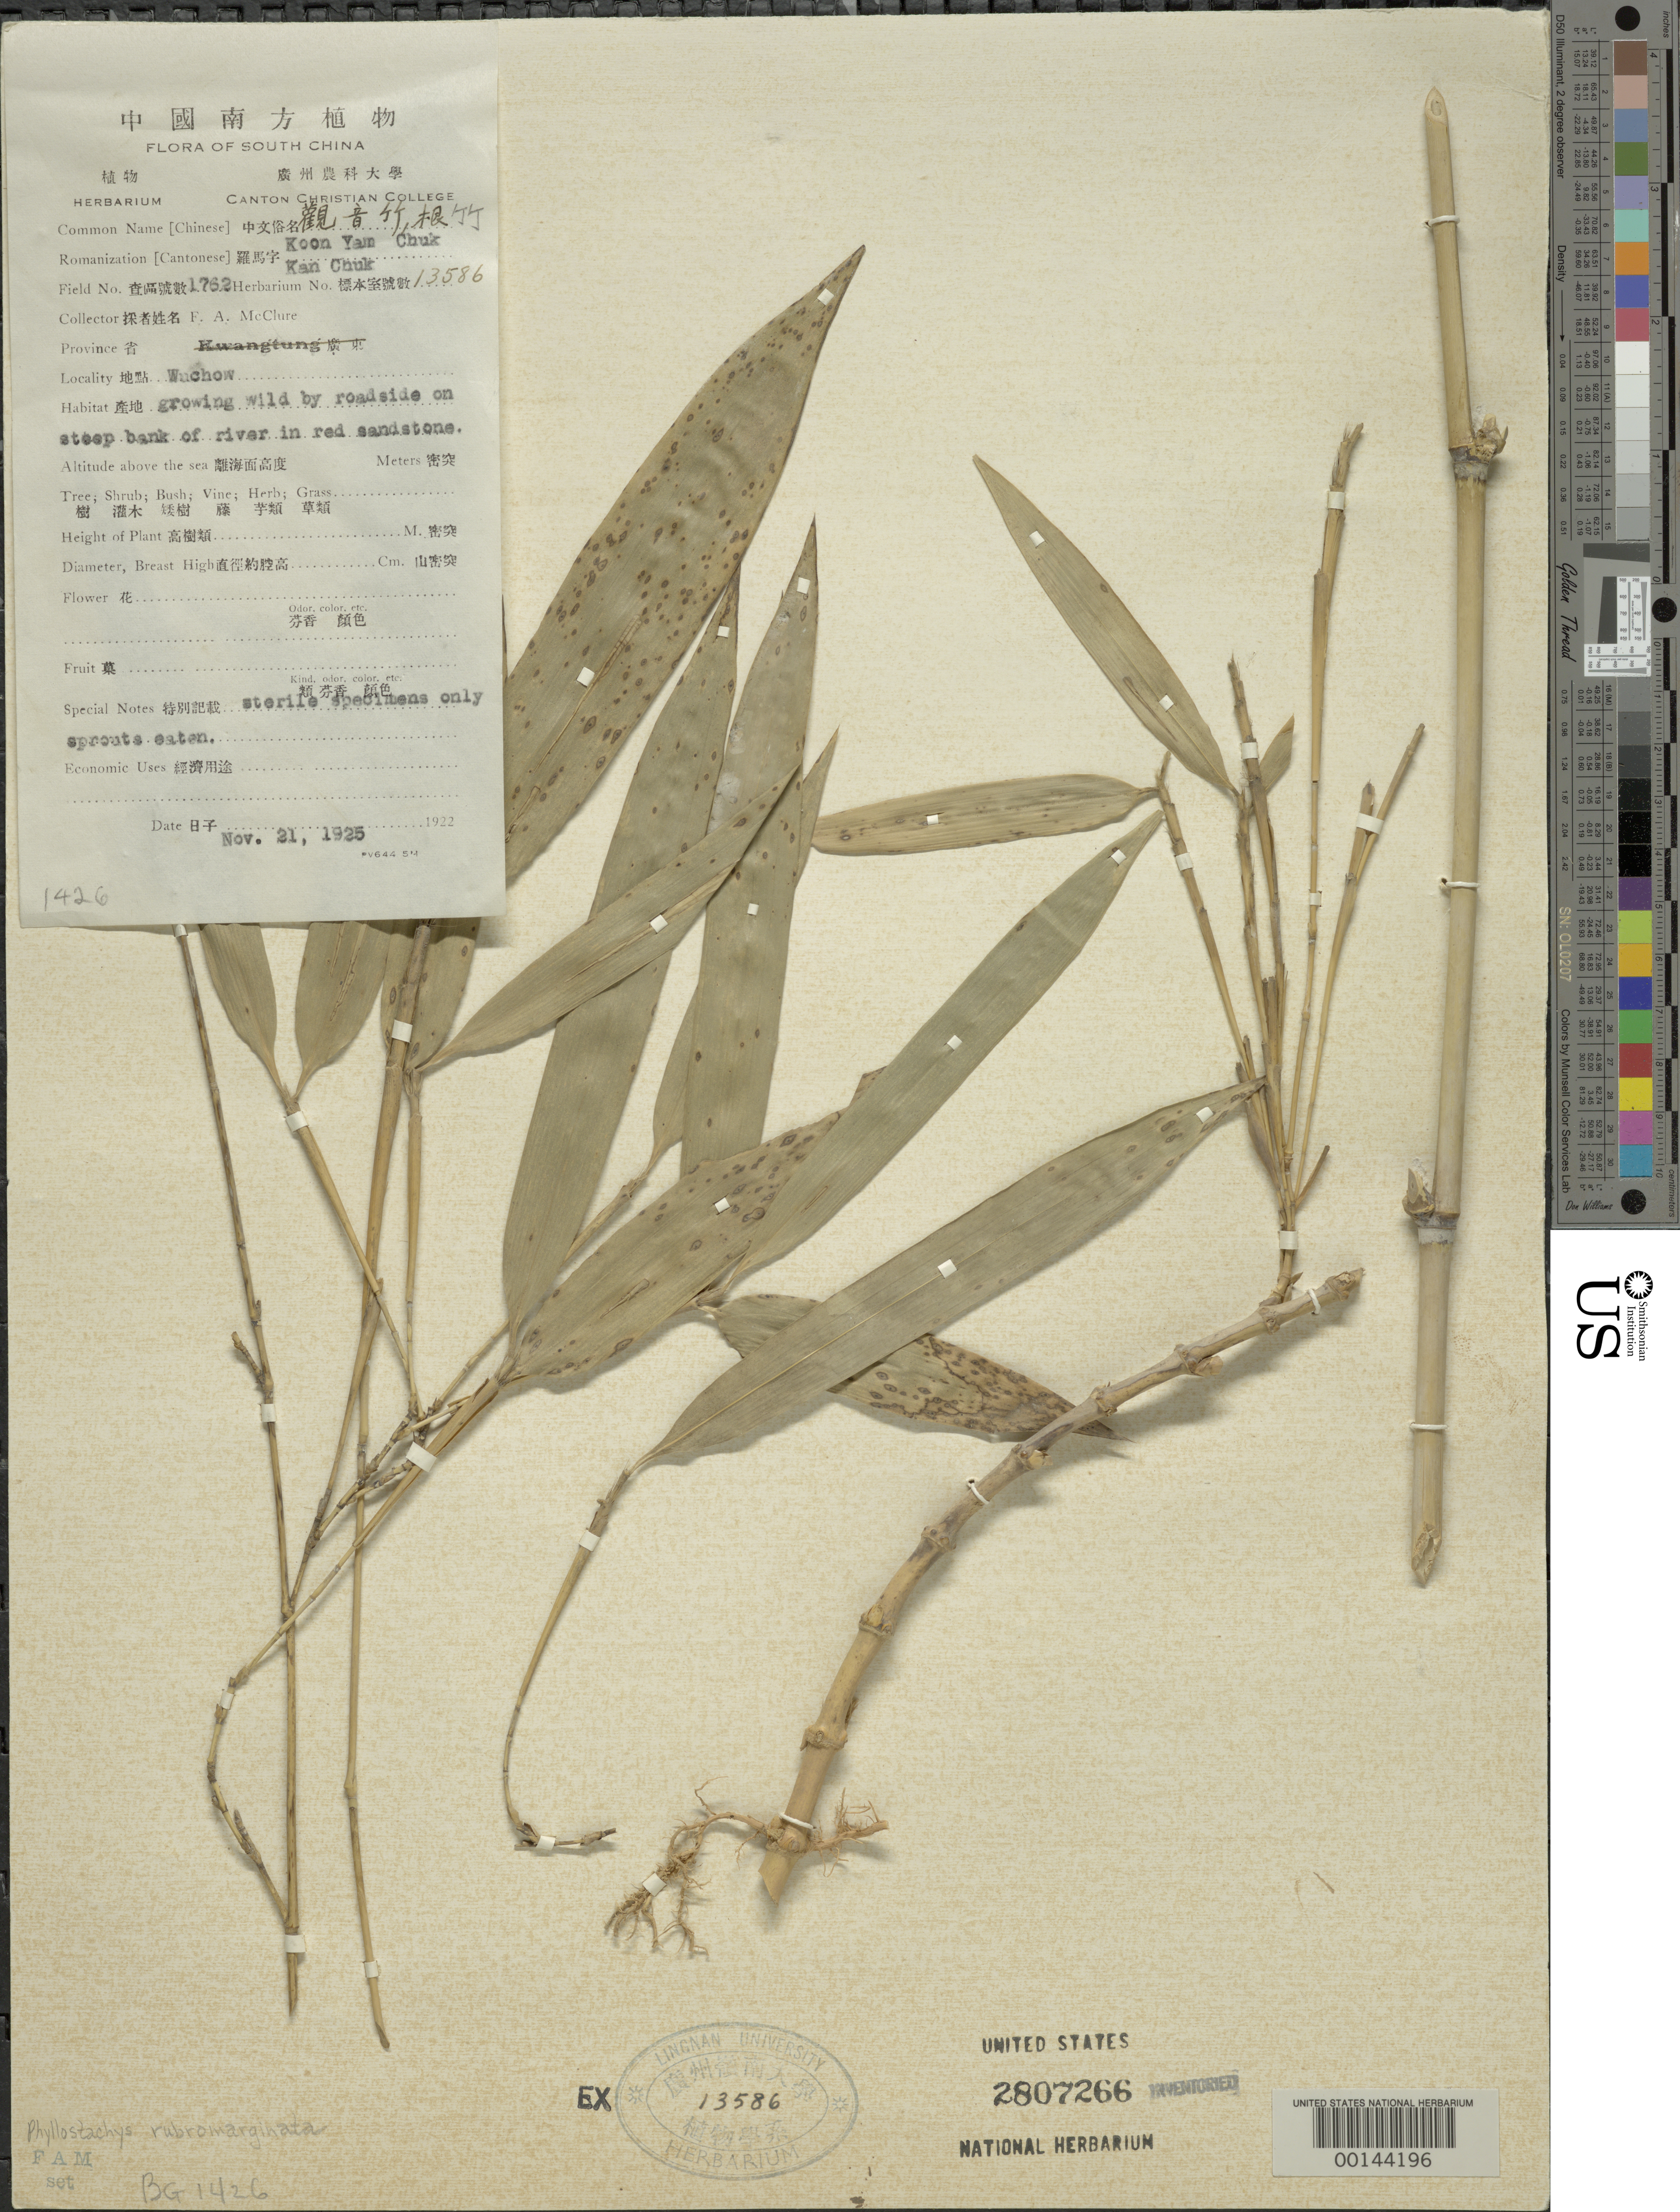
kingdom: Plantae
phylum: Tracheophyta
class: Liliopsida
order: Poales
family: Poaceae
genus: Phyllostachys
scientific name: Phyllostachys rubromarginata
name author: McClure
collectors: F. A. McClure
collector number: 1762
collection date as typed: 21 Nov 1925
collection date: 1925-11-21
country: China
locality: Wuchow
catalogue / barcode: US 2807266